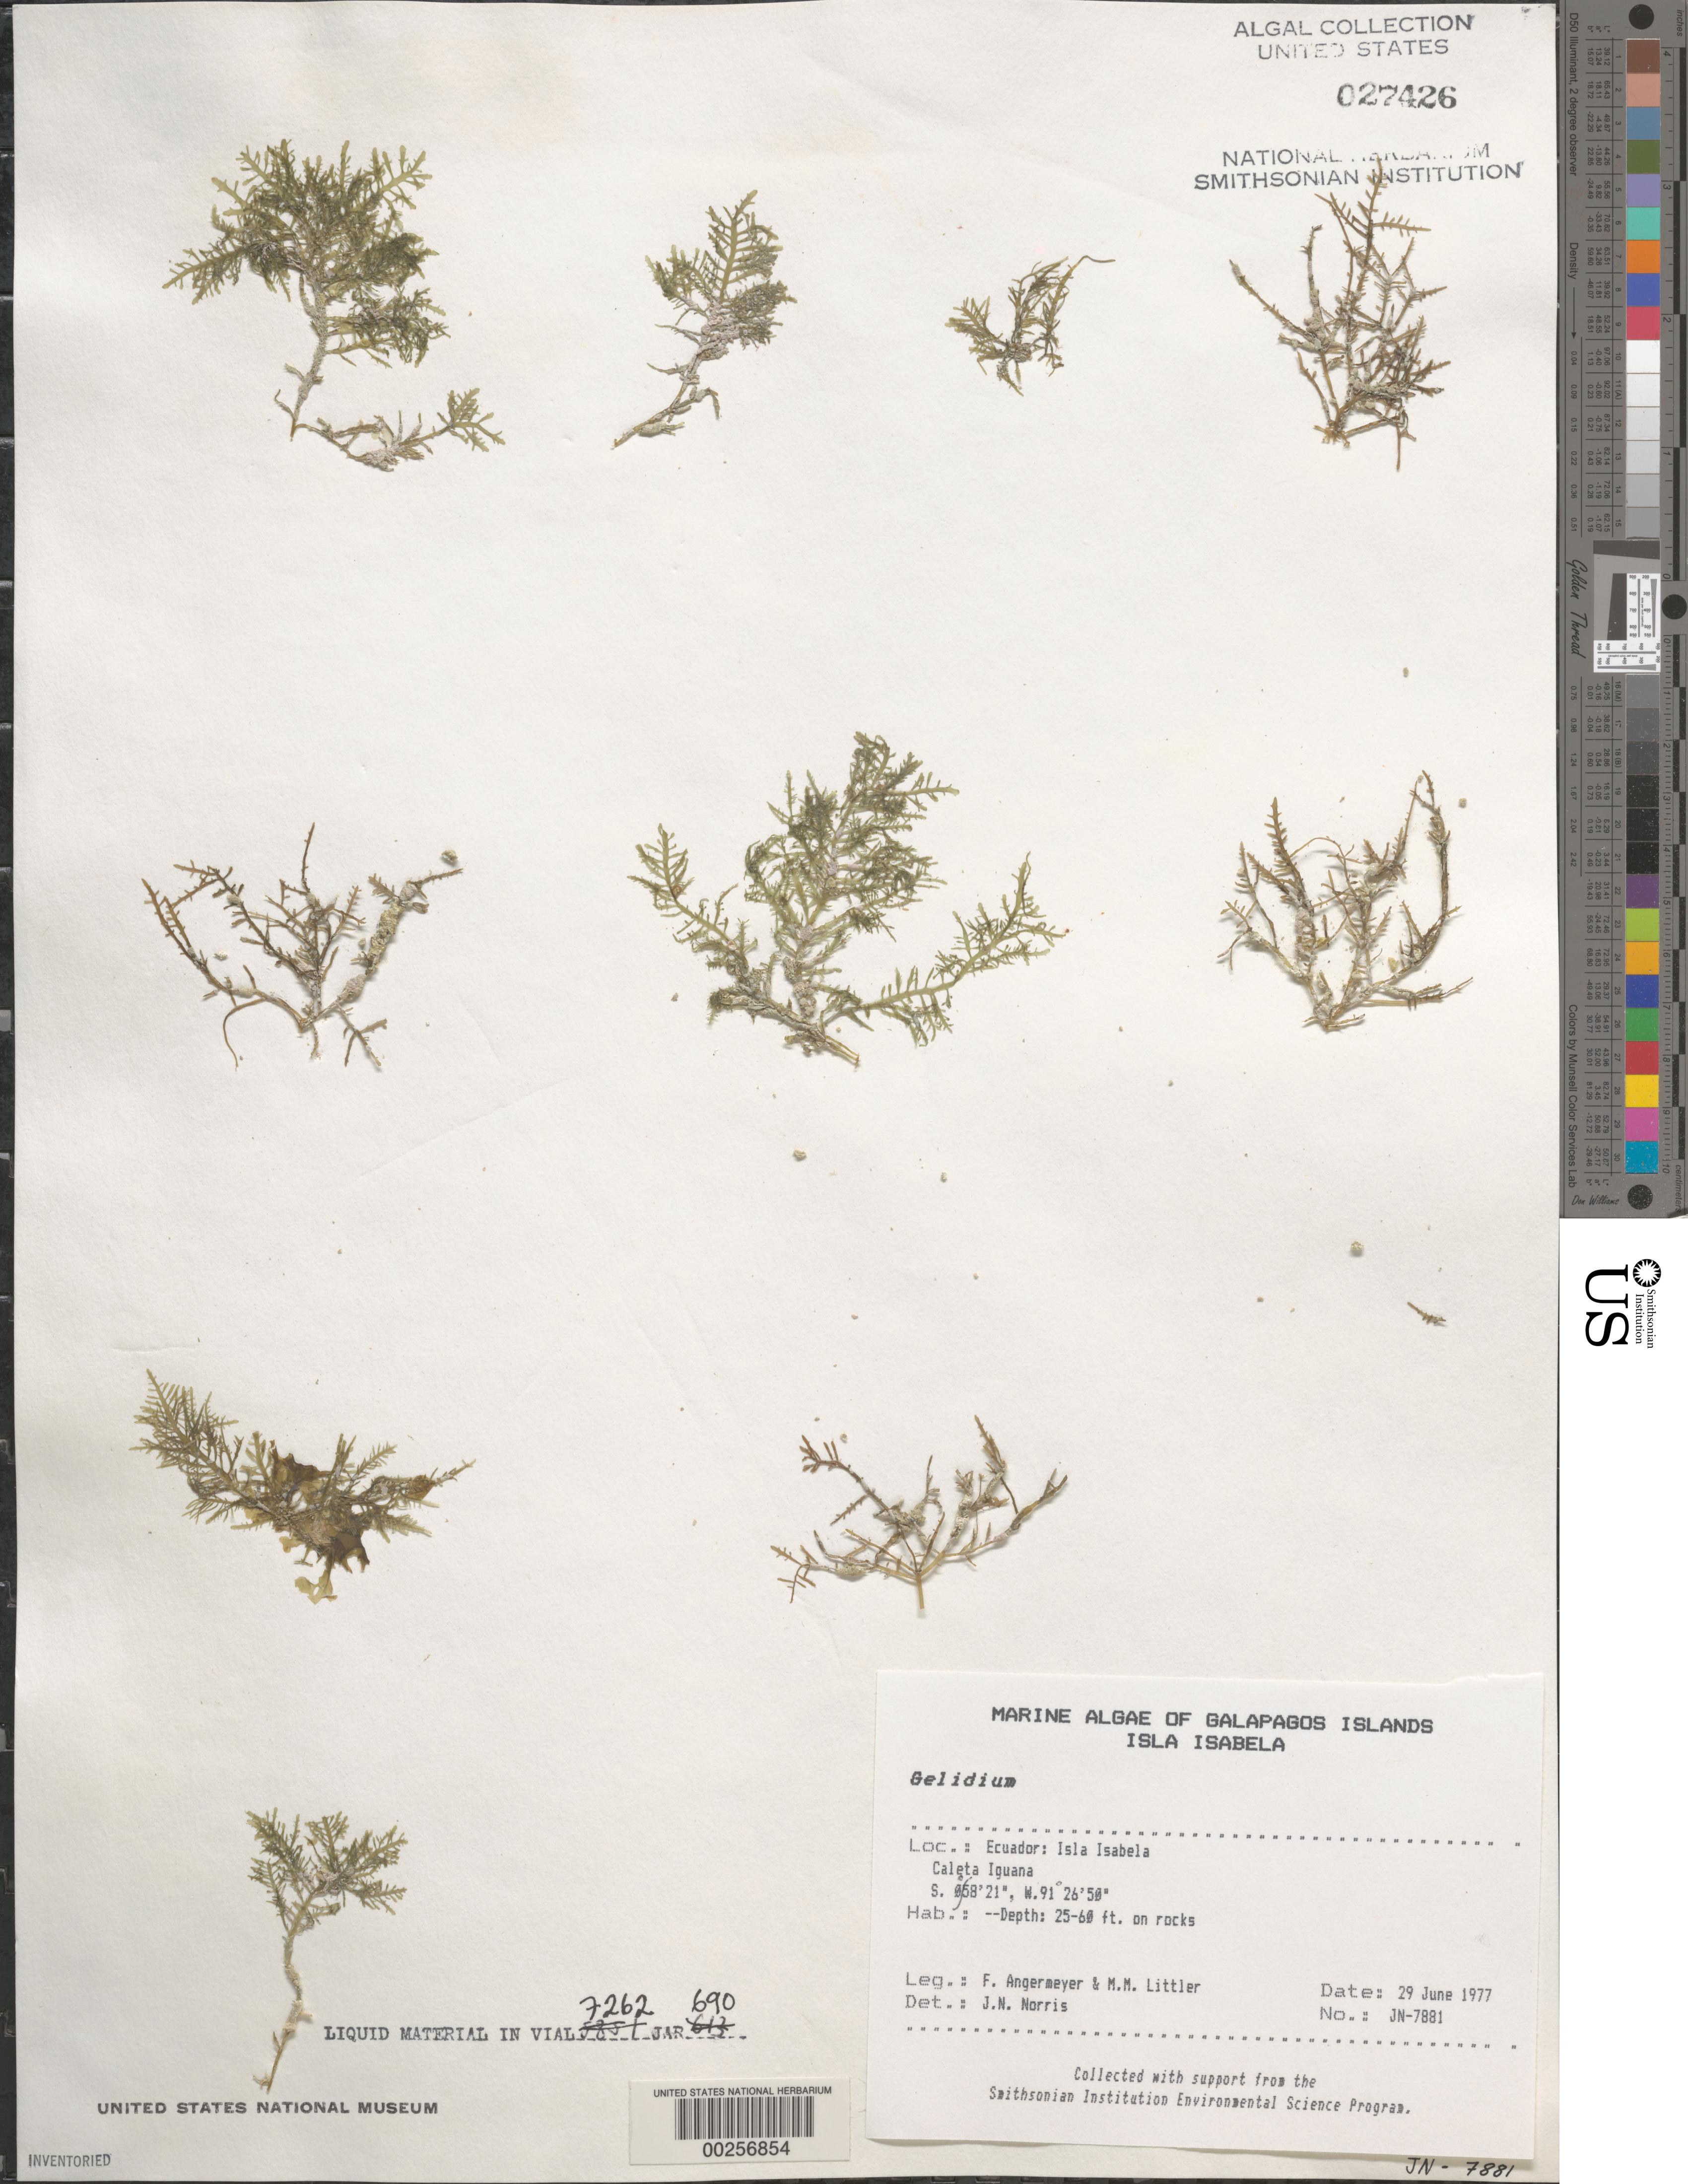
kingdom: Plantae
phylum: Rhodophyta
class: Florideophyceae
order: Gelidiales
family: Gelidiaceae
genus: Gelidium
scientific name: Gelidium sp.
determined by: Norris, James N.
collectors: F. Angermeyer & M. M. Littler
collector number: Jn-7881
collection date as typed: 29 Jun 1977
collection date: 1977-06-29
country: Ecuador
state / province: Colón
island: Isabela [Albemarle]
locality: Caleta Iguana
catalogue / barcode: US 27426